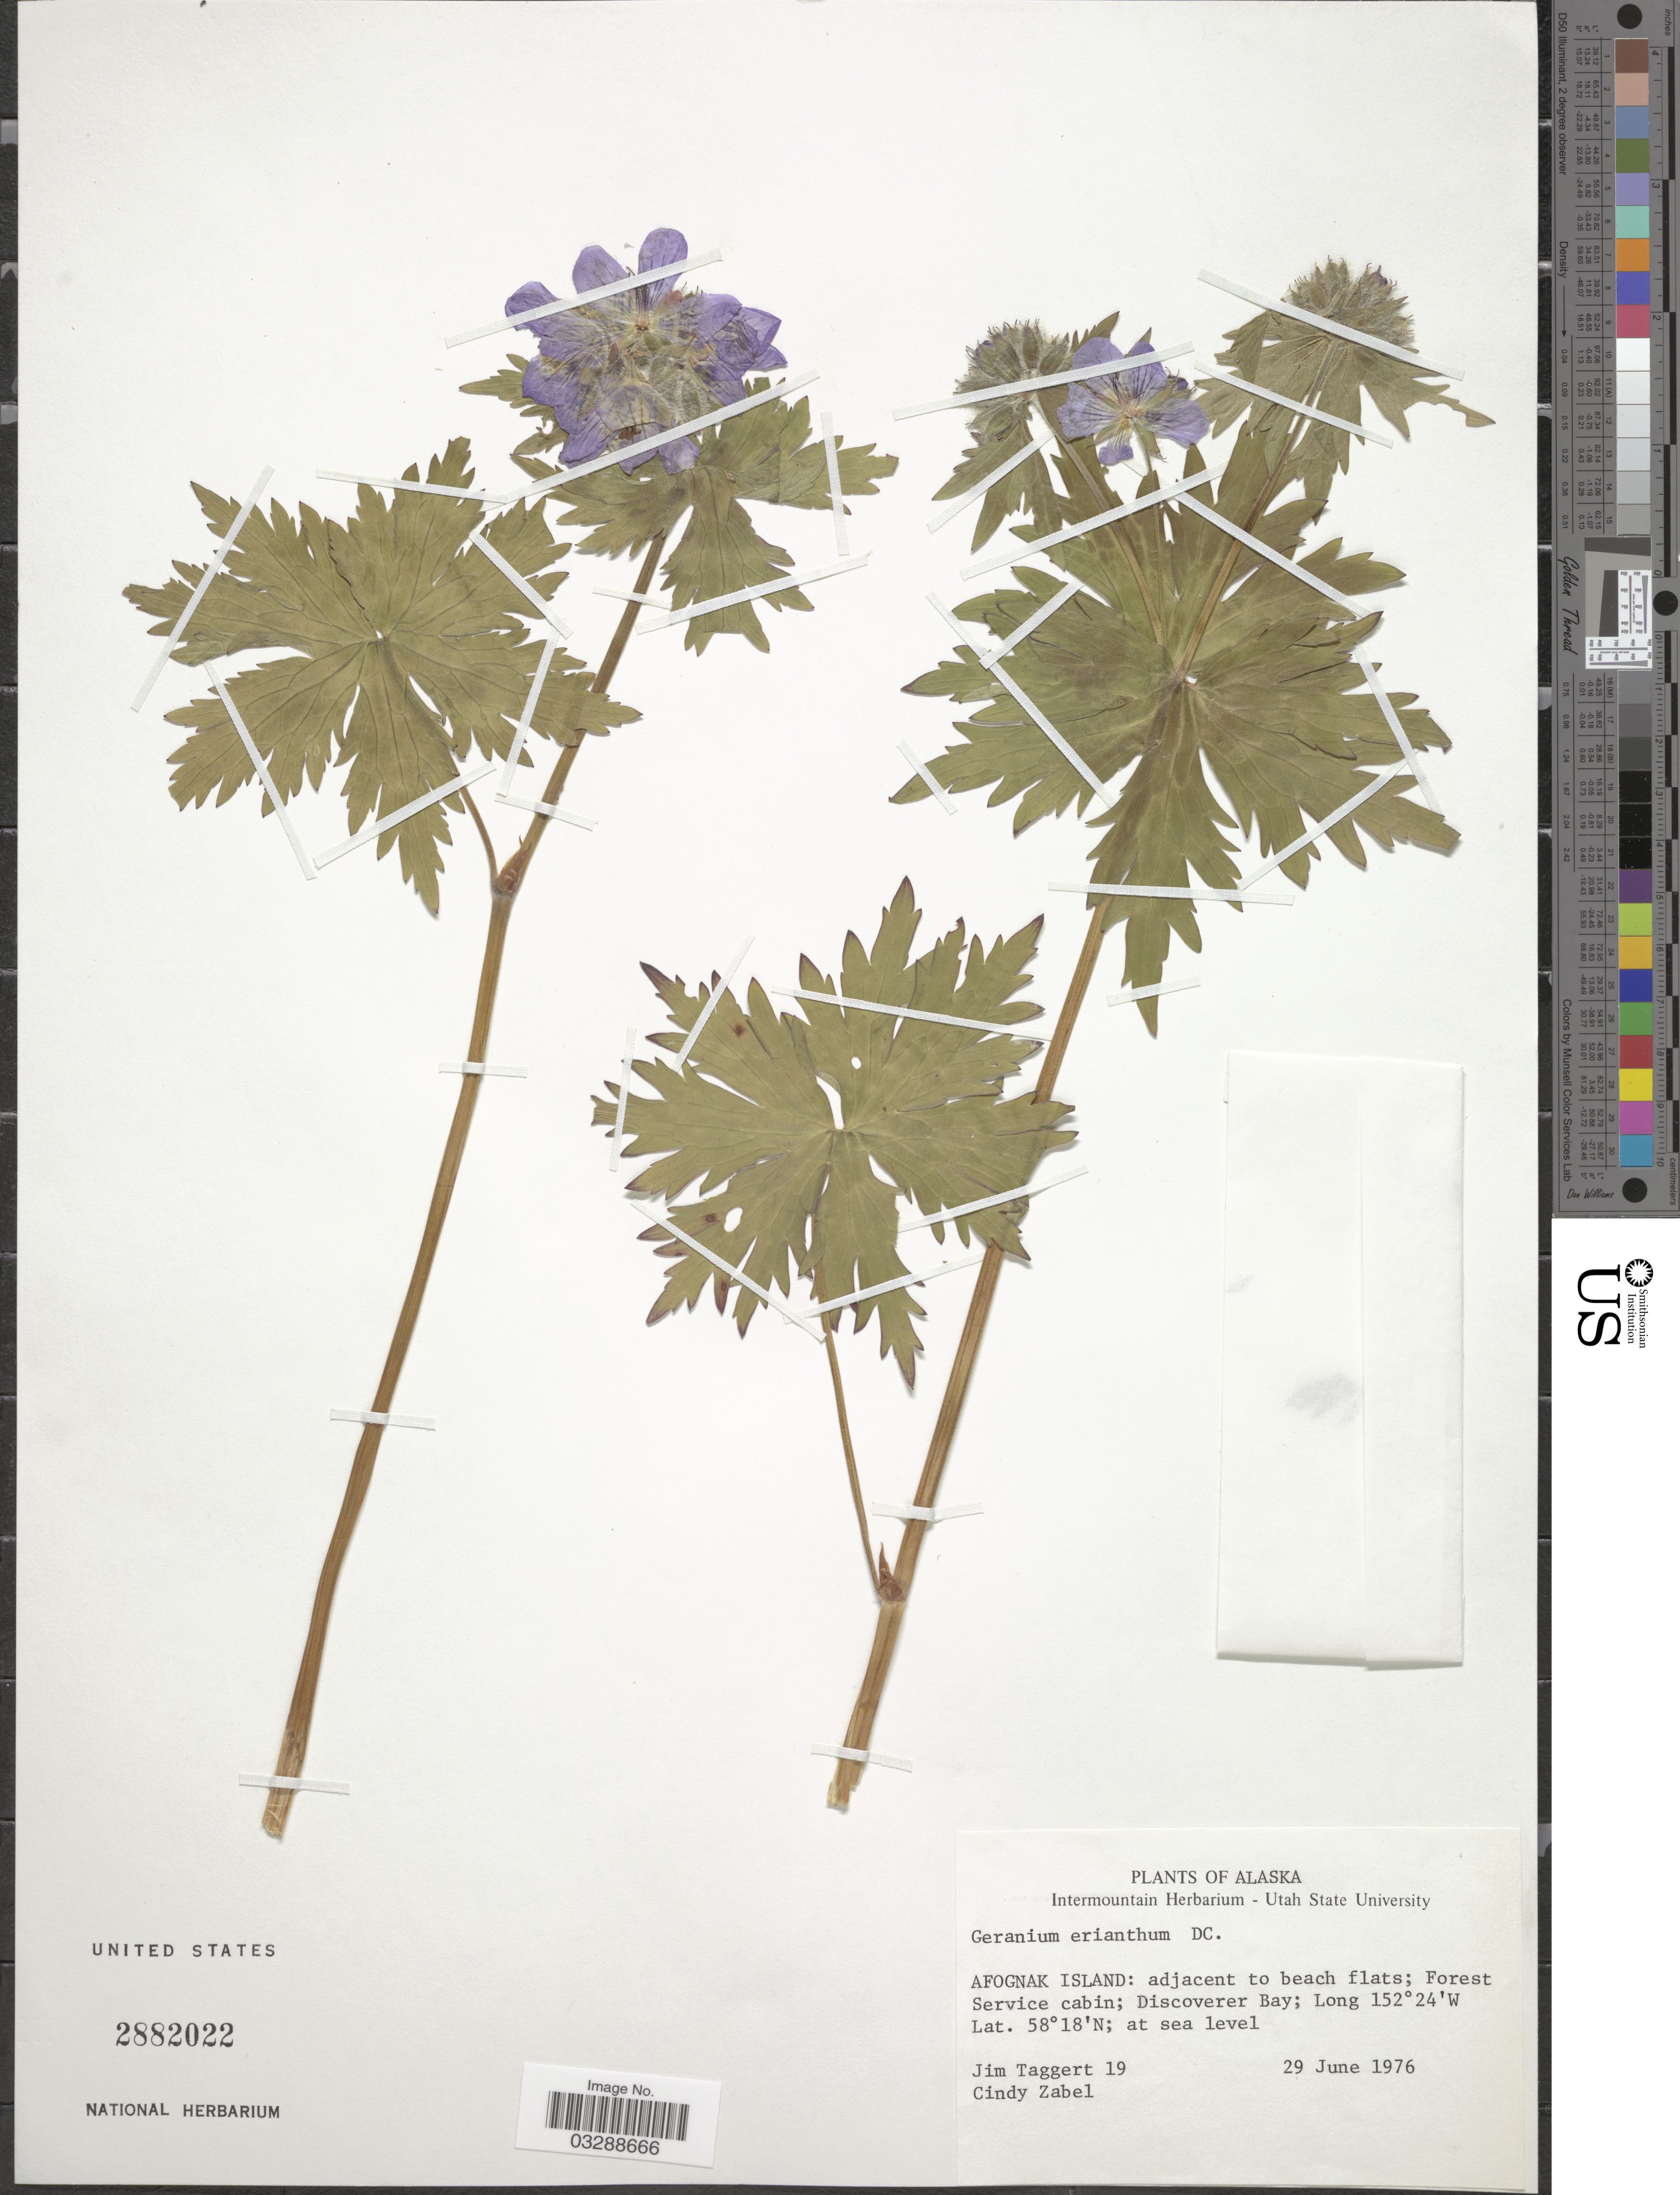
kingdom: Plantae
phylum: Tracheophyta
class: Magnoliopsida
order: Geraniales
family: Geraniaceae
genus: Geranium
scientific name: Geranium erianthum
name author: DC.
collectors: J. Taggert & C. Zabel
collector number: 19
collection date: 1976-06-29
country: United States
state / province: Alaska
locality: Afognak Island: adjacent to beach flats; Forest Service cabin; Discoverer Bay.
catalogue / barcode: US 2882022